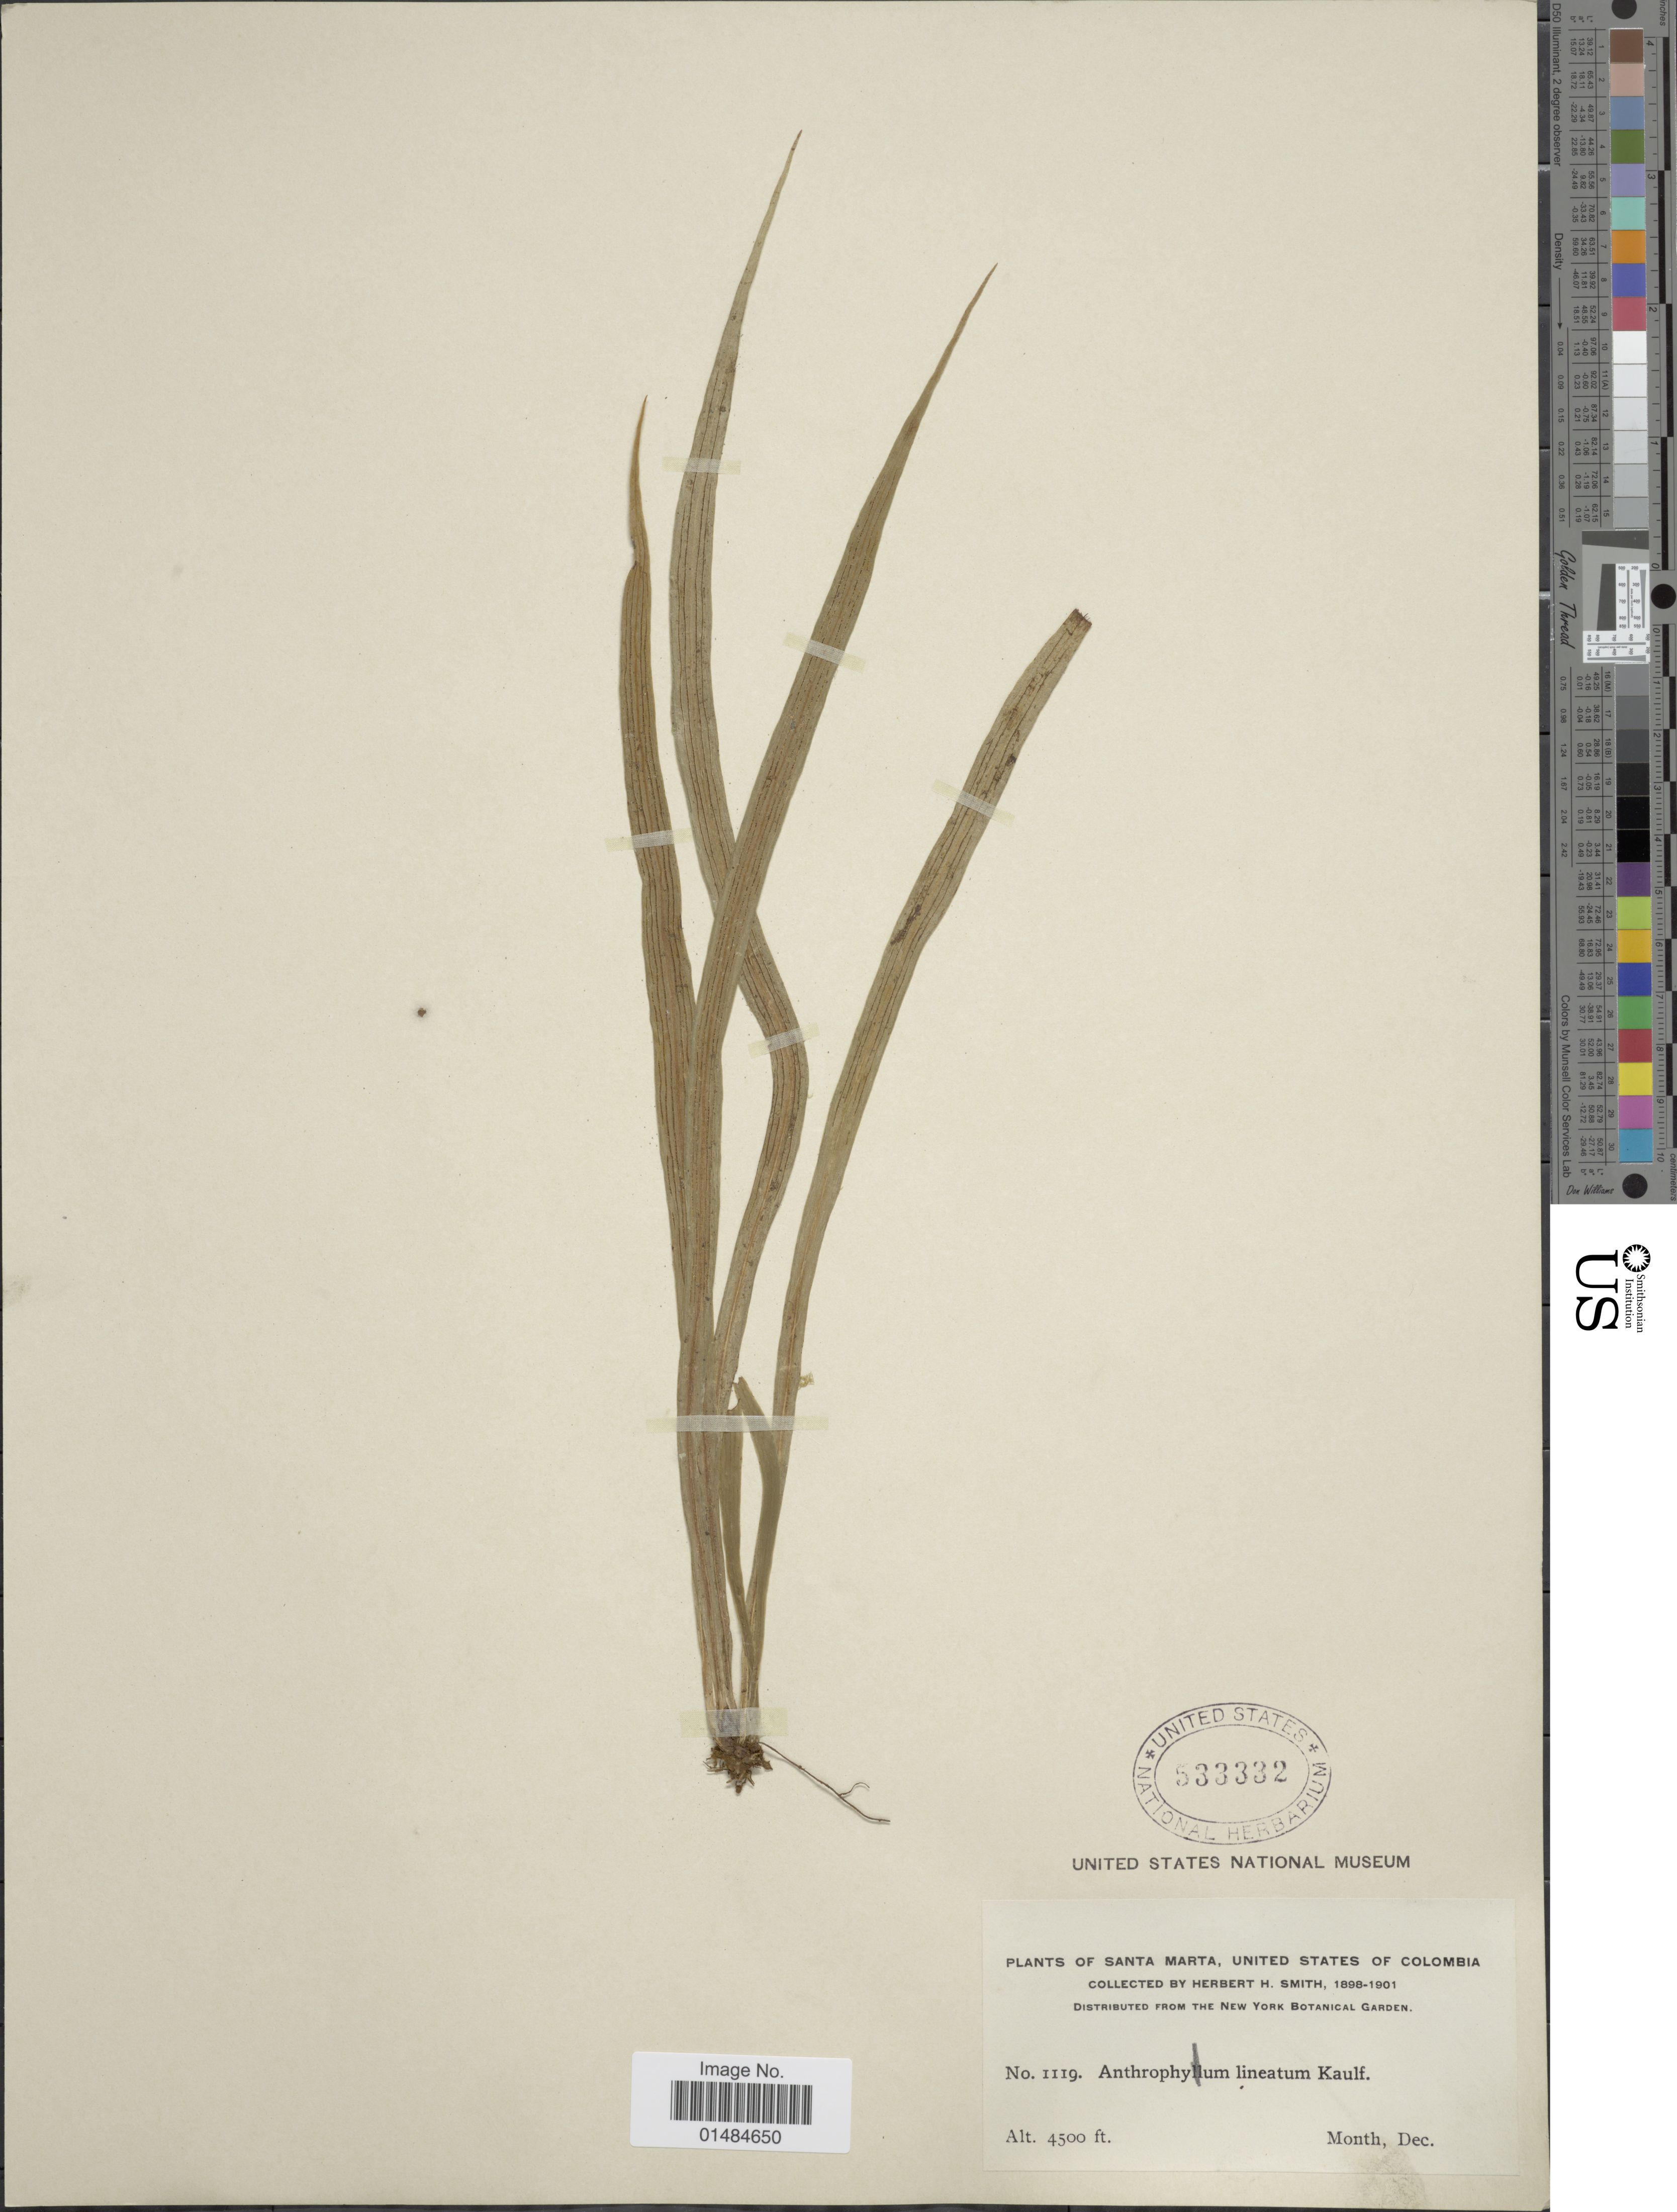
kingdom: Plantae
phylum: Tracheophyta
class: Polypodiopsida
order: Polypodiales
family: Pteridaceae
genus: Polytaenium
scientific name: Polytaenium lineatum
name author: (Sw.) J. Sm.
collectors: Herbert H. Smith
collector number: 1119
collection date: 1898-12/1901-12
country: Colombia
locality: Santa Marta, United States of Colombia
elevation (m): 1372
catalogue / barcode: US 533332